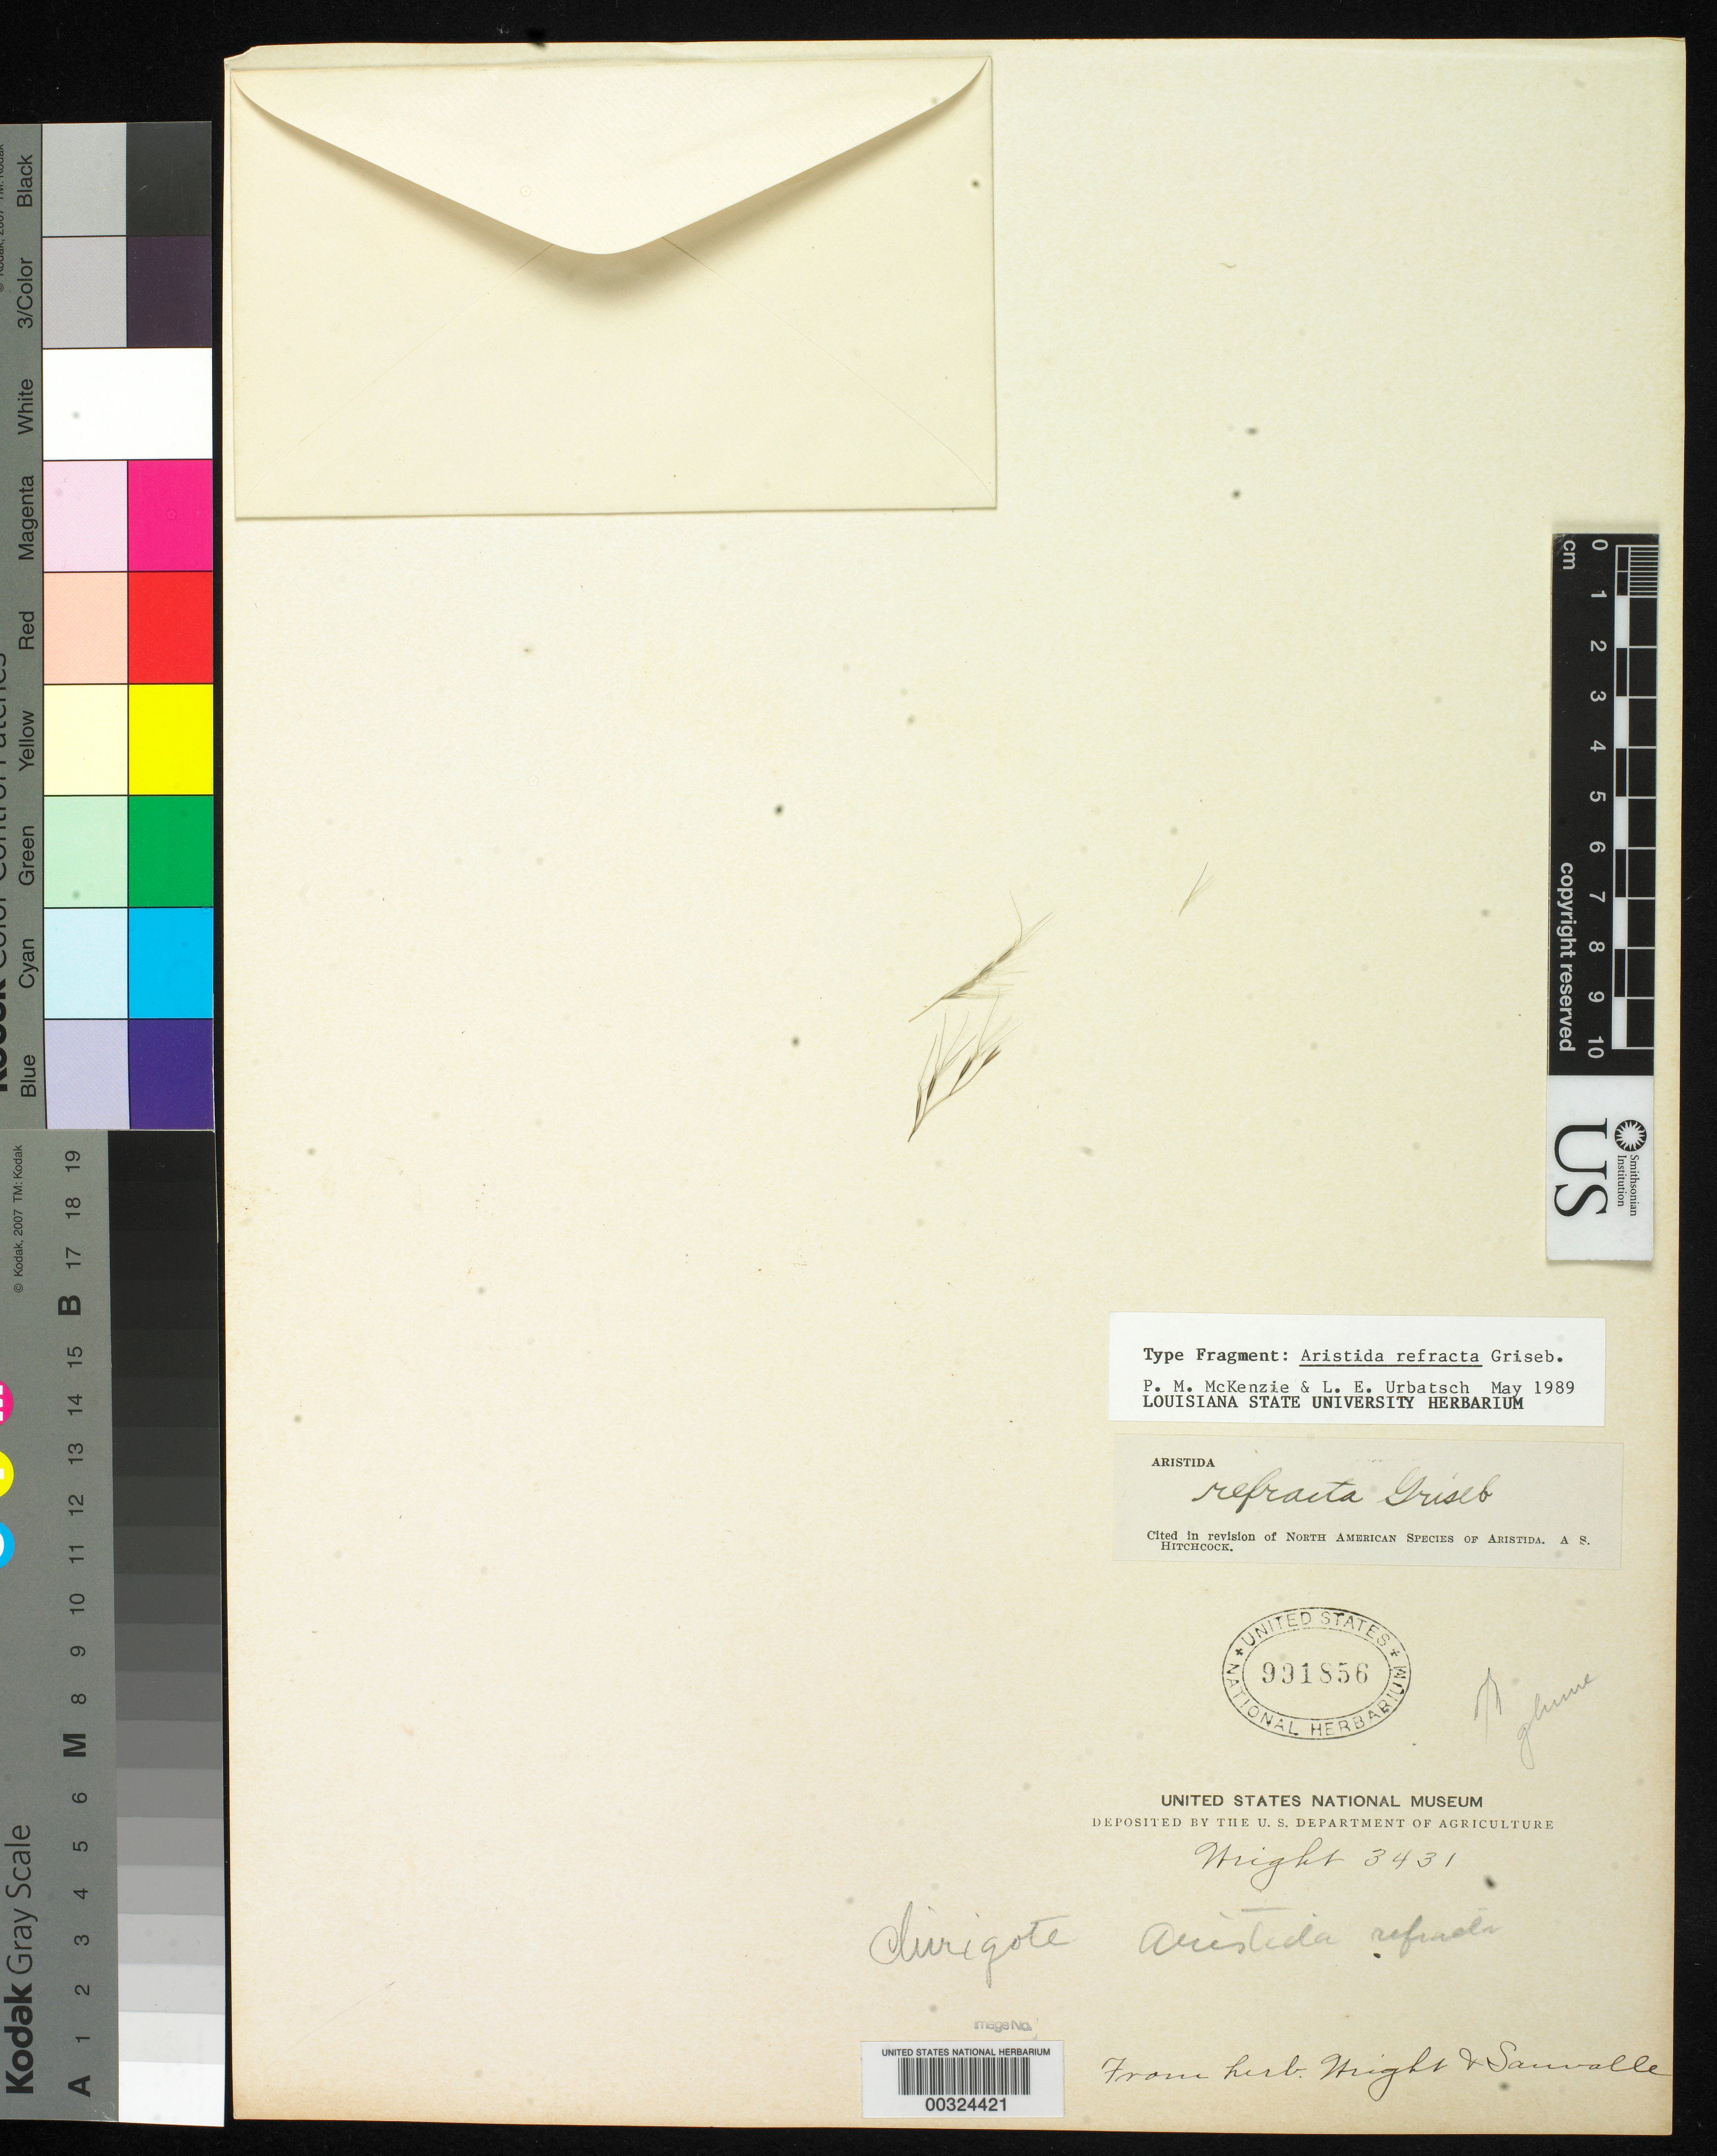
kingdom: Plantae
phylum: Tracheophyta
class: Liliopsida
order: Poales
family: Poaceae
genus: Aristida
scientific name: Aristida refracta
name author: Griseb.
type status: Type Fragment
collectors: C. Wright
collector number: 3431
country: Cuba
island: Greater Antilles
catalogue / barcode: US 991856